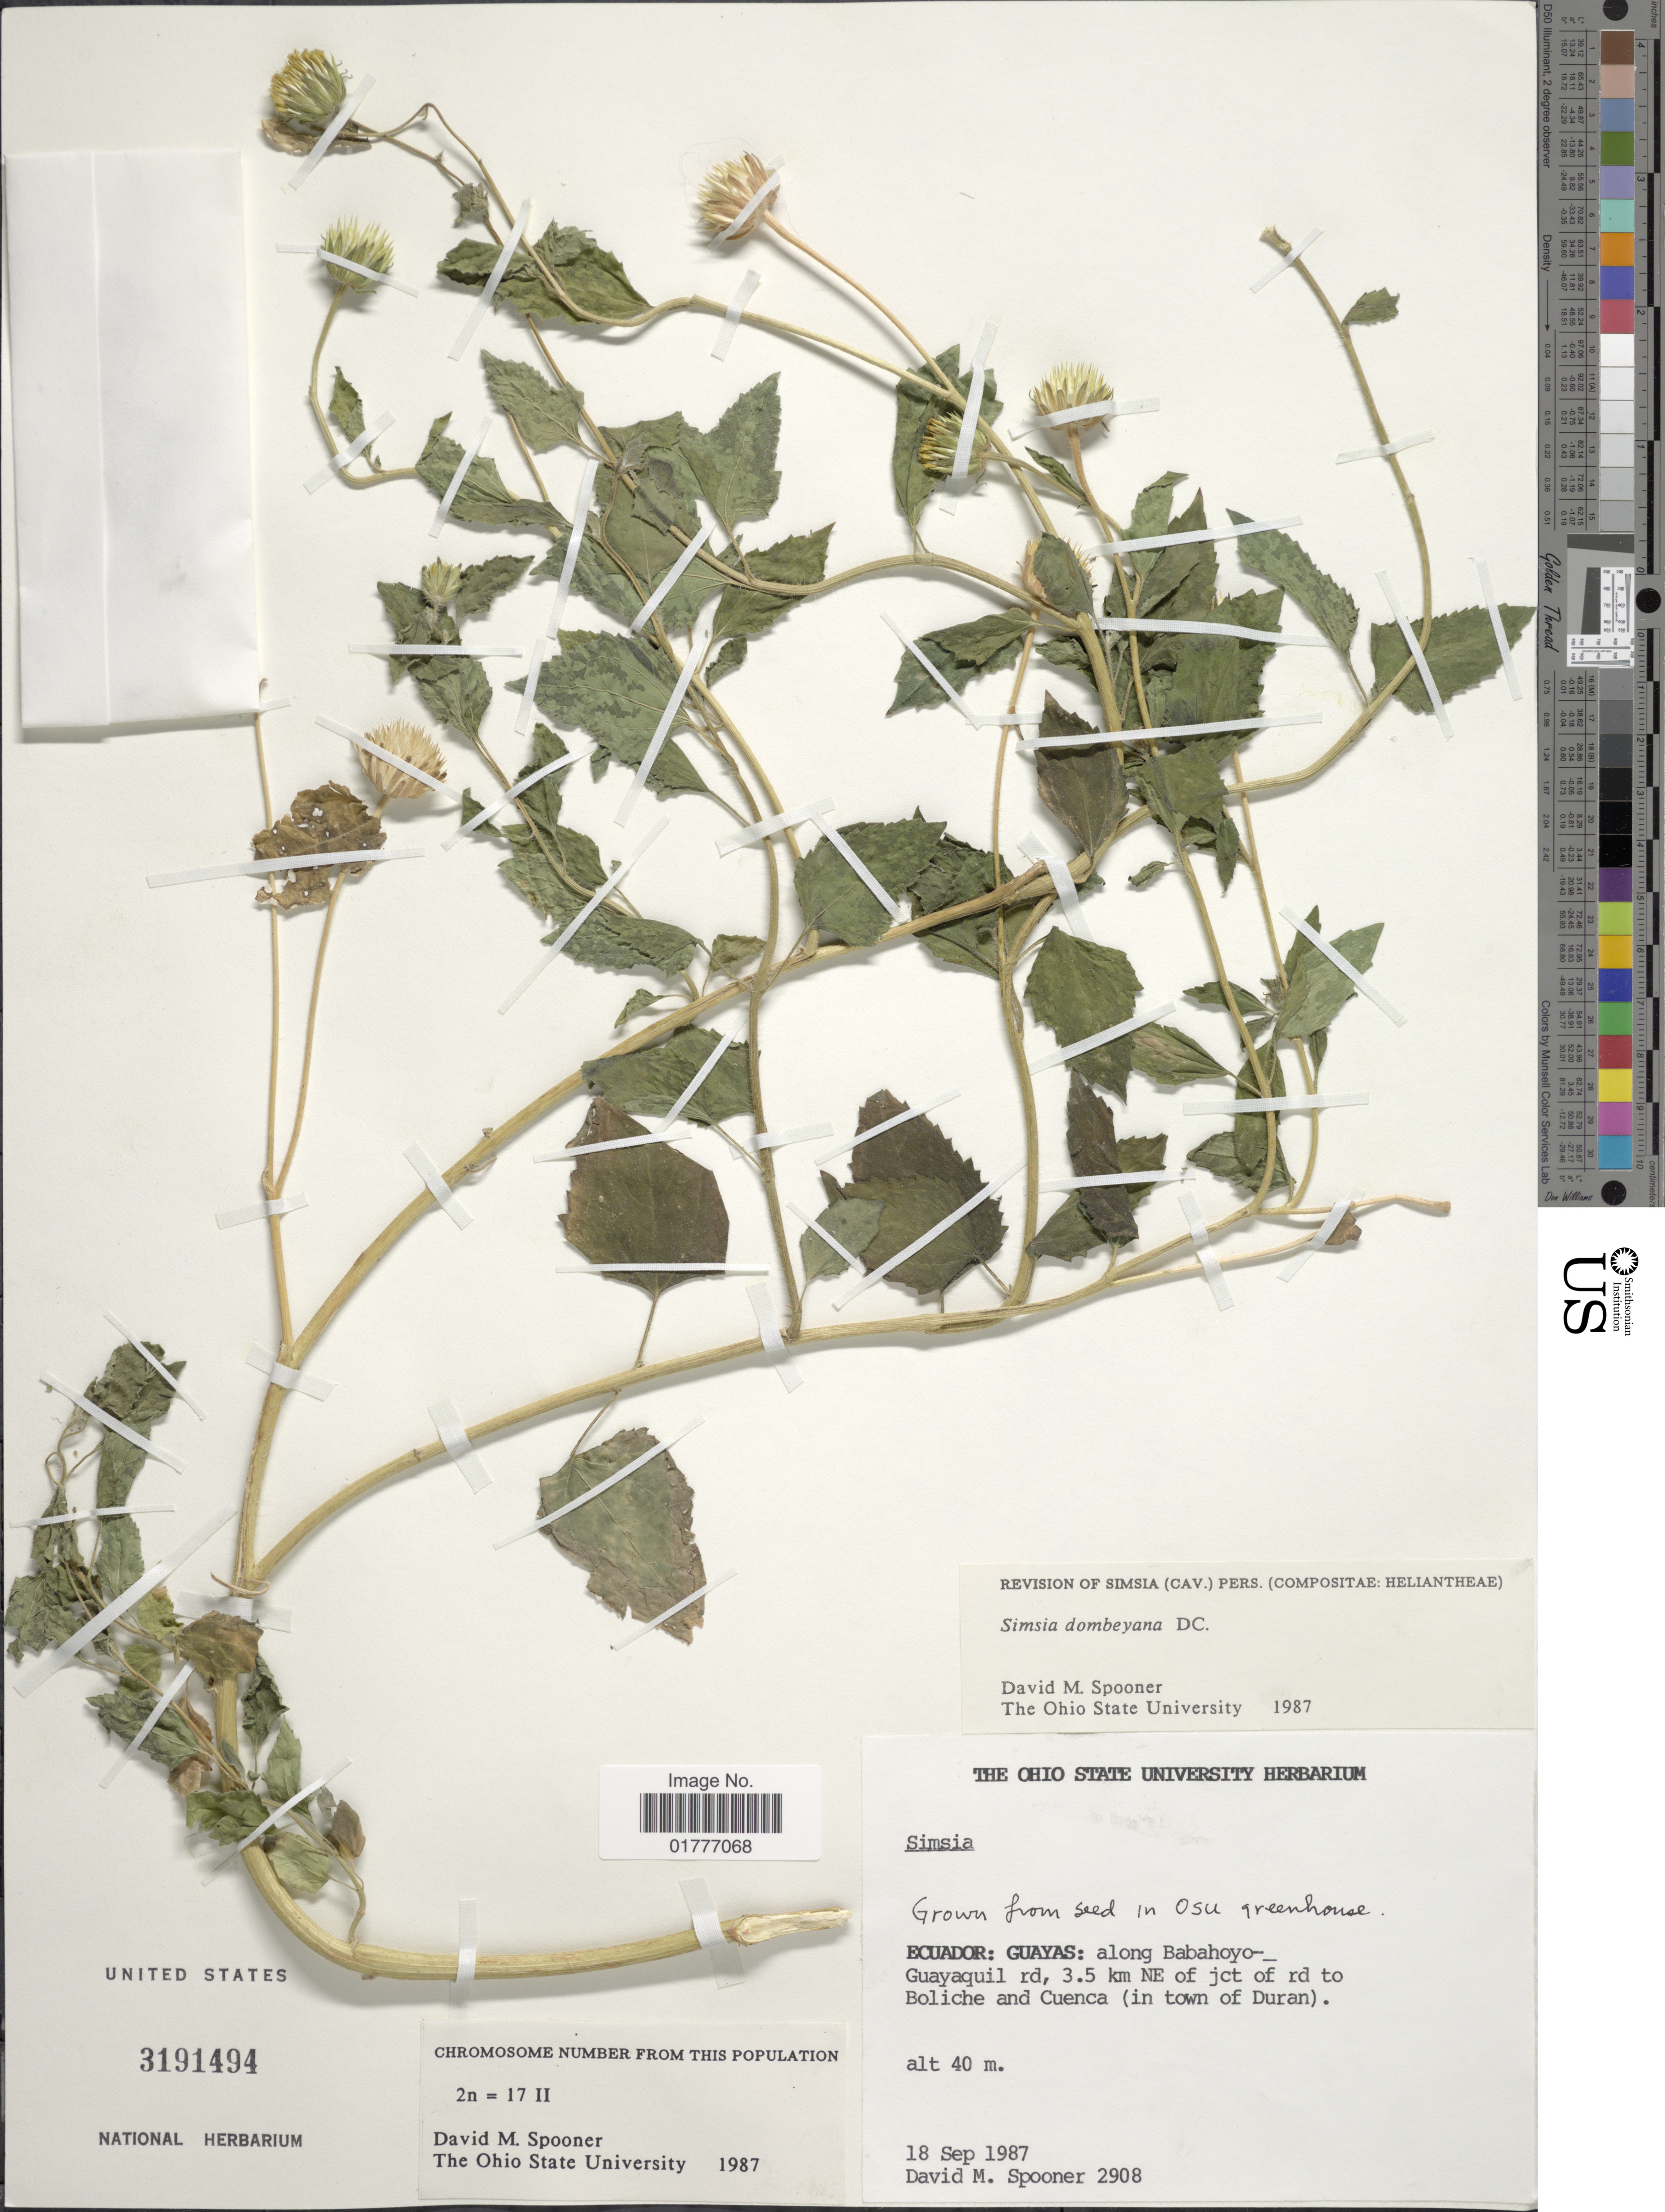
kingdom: Plantae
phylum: Tracheophyta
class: Magnoliopsida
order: Asterales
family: Asteraceae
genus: Simsia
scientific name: Simsia dombeyana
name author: DC.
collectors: D. Spooner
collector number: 2908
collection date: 1987-09-18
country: Ecuador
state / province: Guayas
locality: Along Babahoyo-Guayaquil rd, 3.5 km NE of jct of rd to Boliche and Cuenca (in town of Duran)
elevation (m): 40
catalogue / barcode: US 3191494